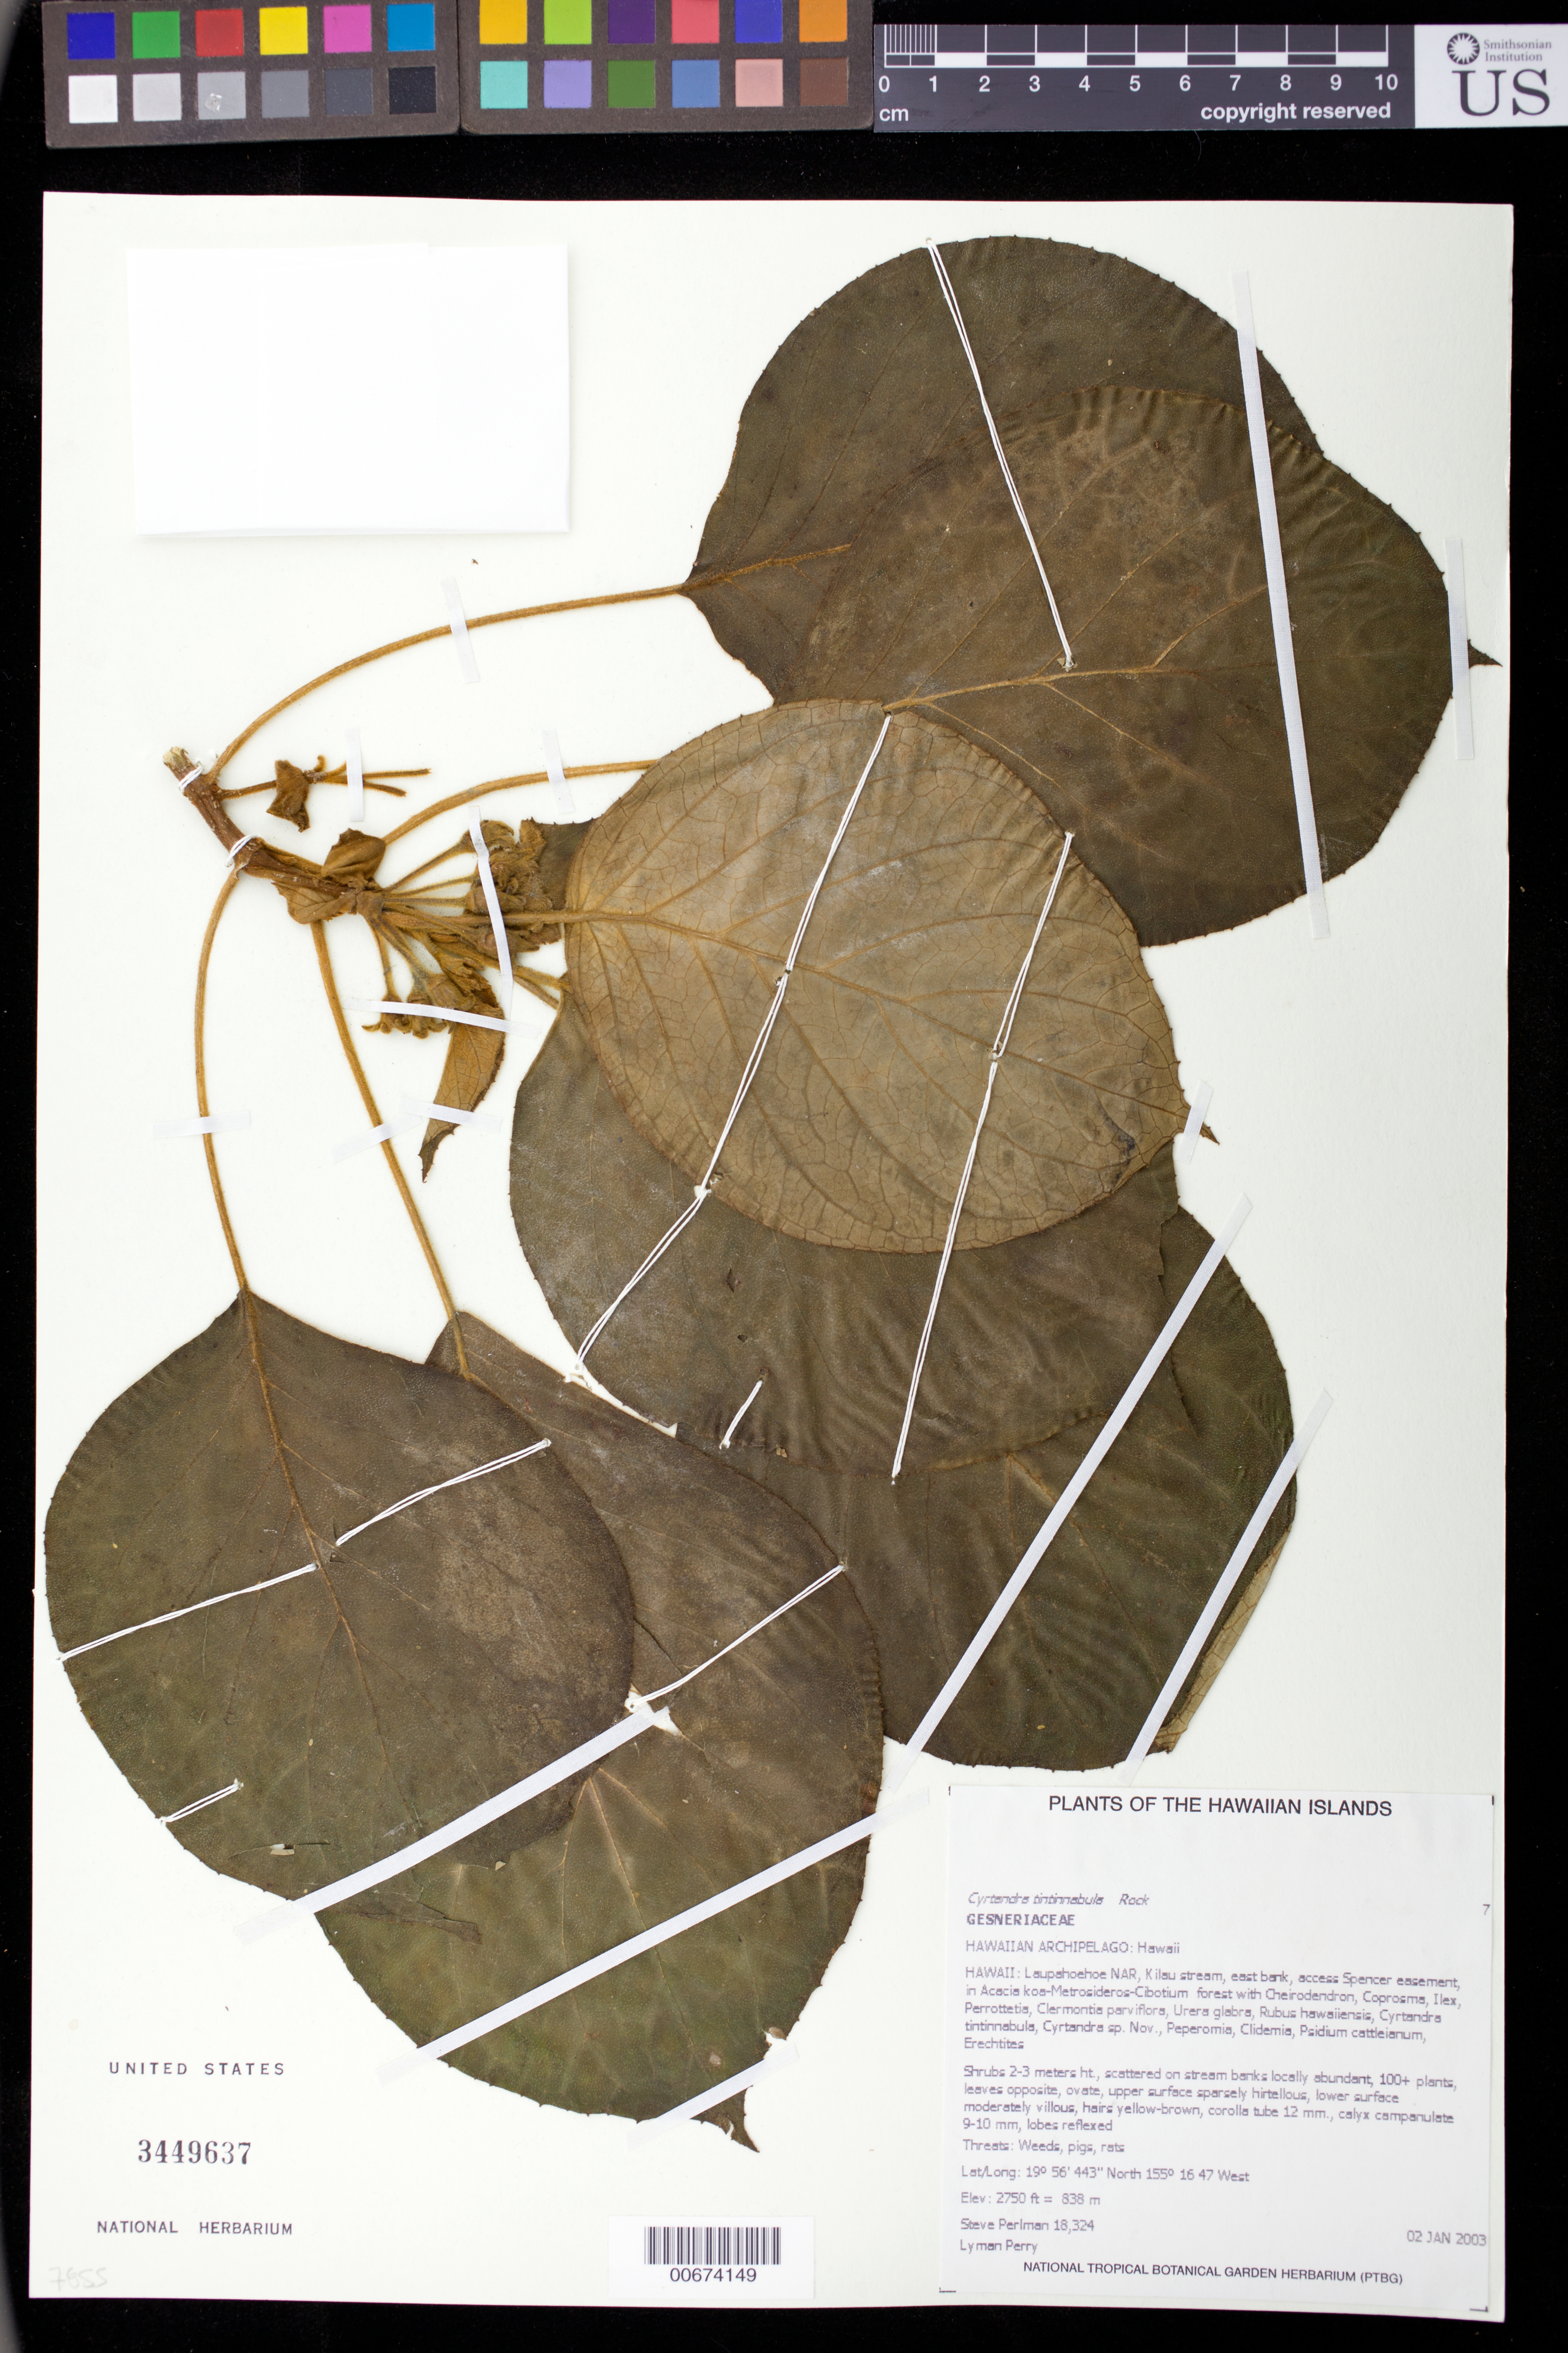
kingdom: Plantae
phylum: Tracheophyta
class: Magnoliopsida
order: Lamiales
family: Gesneriaceae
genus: Cyrtandra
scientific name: Cyrtandra tintinnabula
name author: Rock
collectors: S. P. Perlman & L. Perry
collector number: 18324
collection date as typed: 2 Jan 2003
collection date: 2003-01-02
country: United States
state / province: Hawaii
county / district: Hawaii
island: Hawaii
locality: Laupahoehoe NAR, Kilau stream, east bank, access Spencer easement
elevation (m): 838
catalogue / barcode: US 3449637